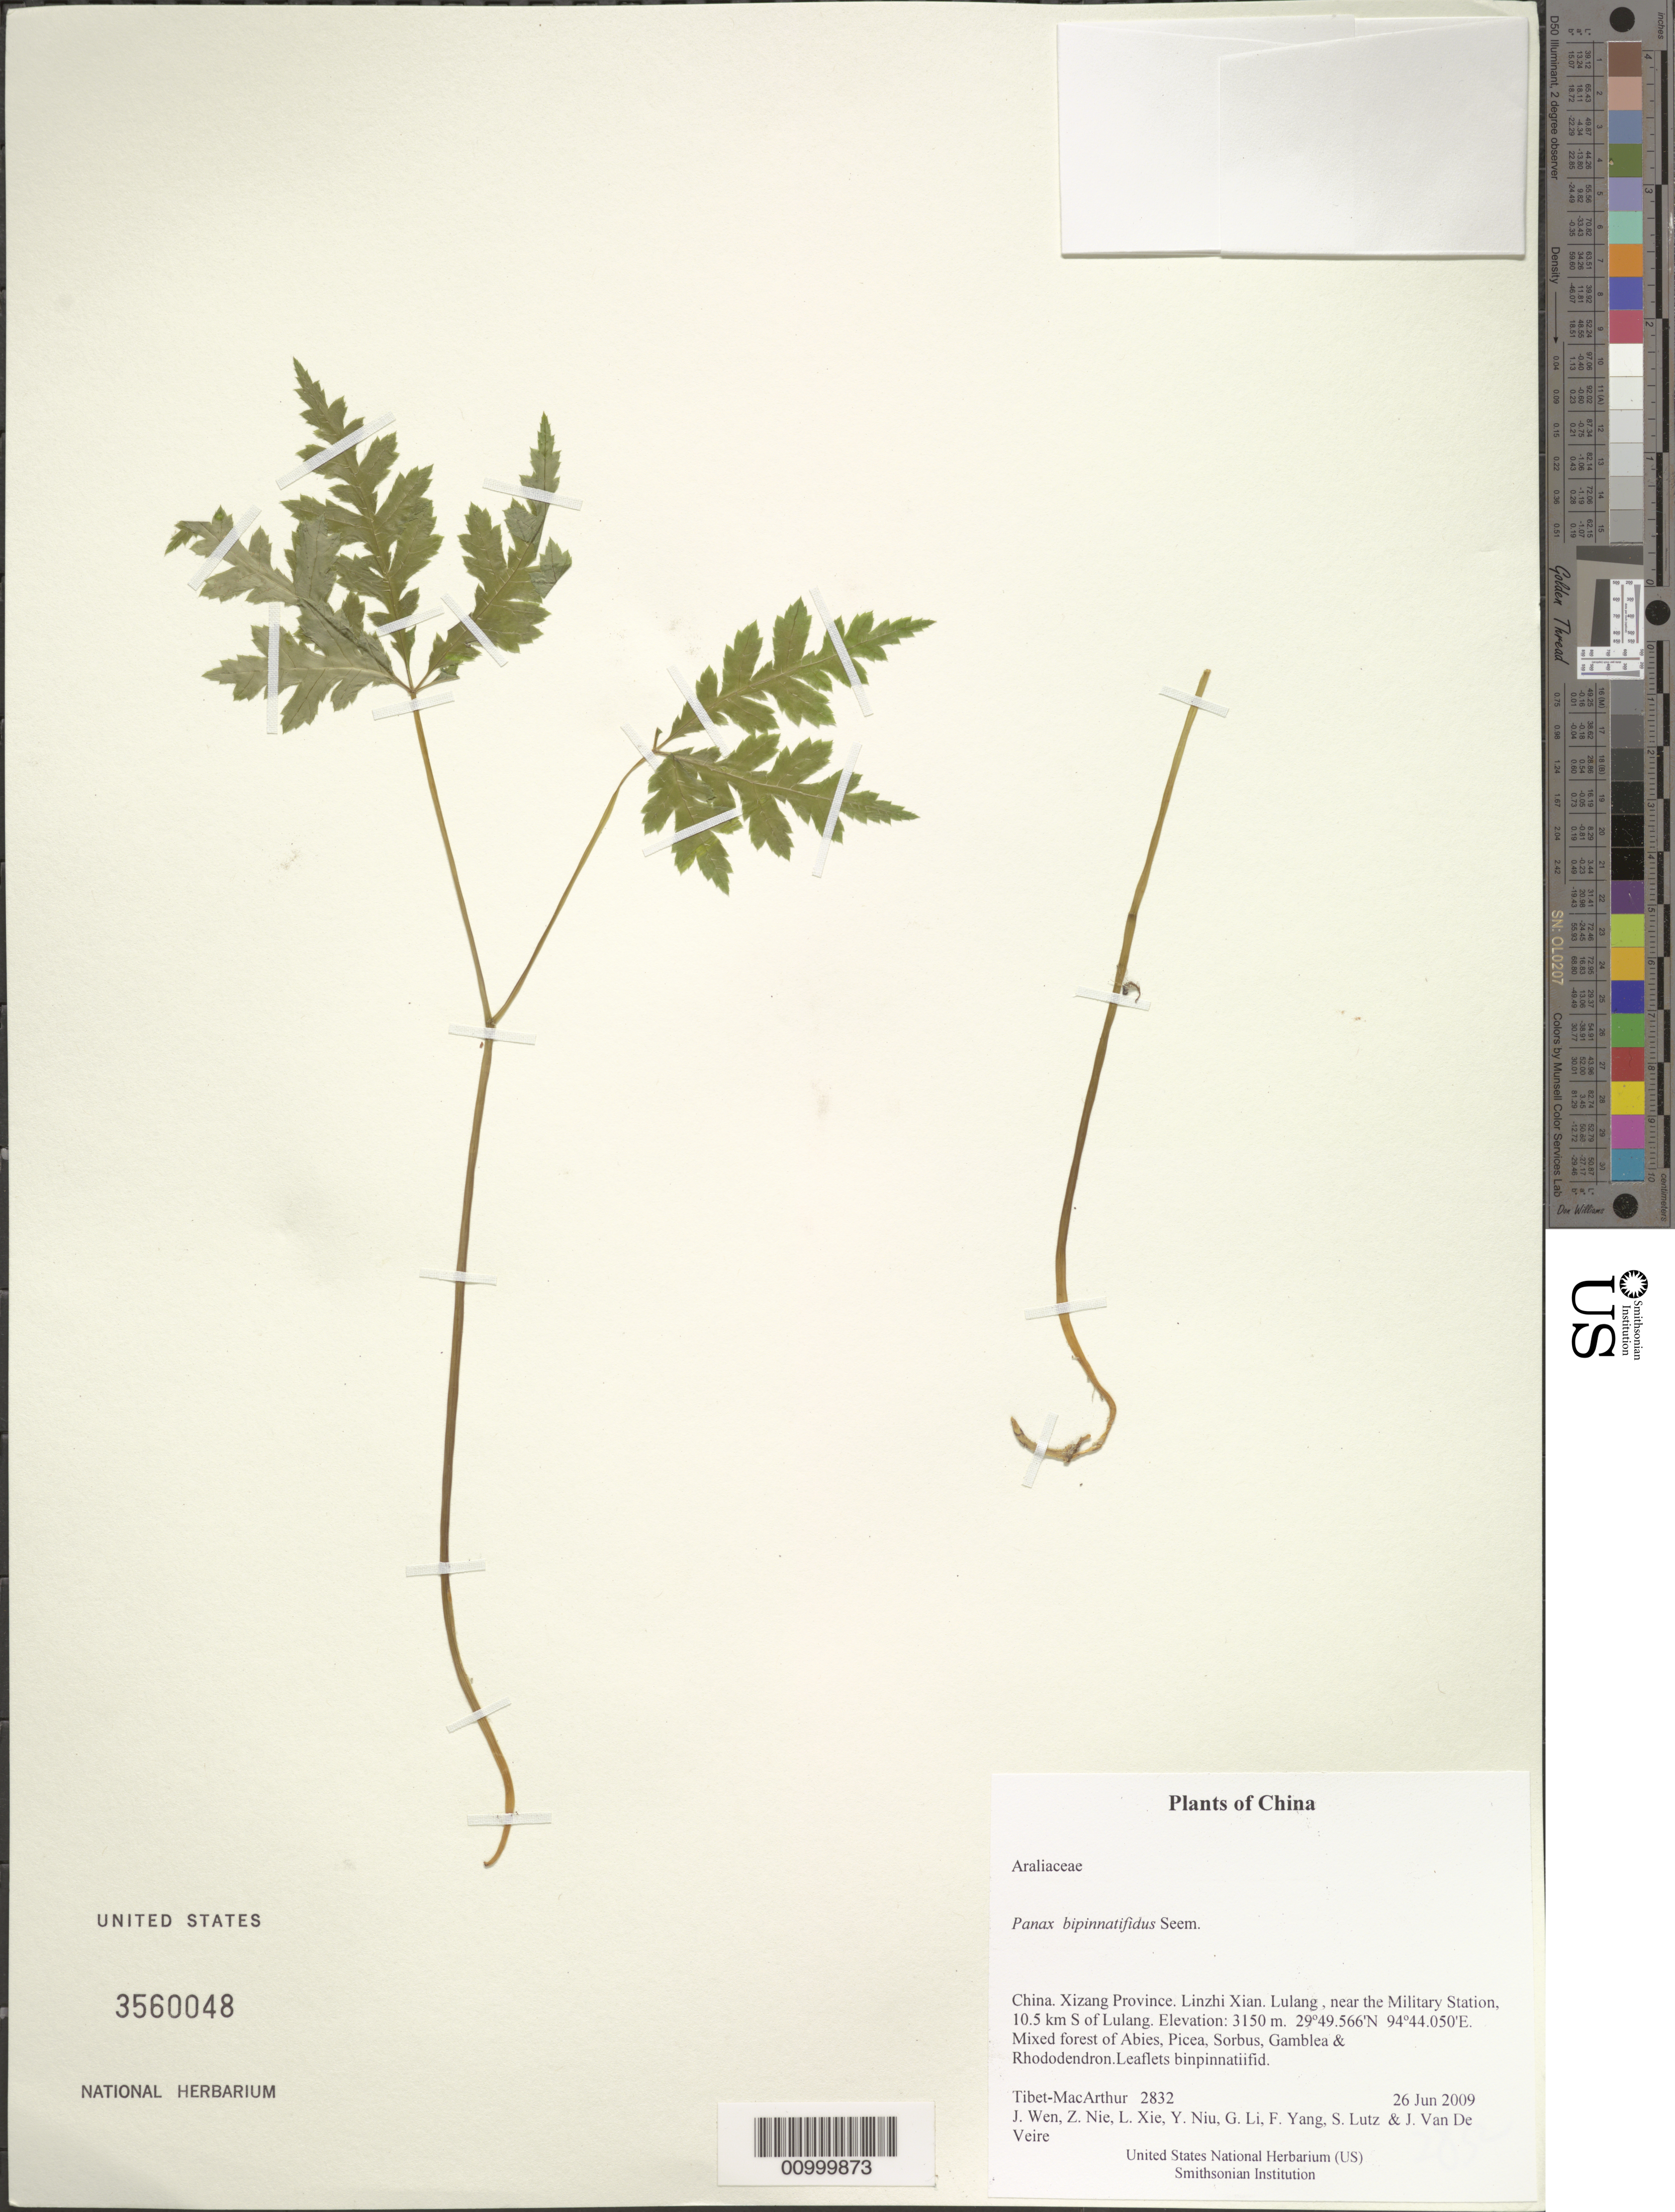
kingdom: Plantae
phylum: Tracheophyta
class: Magnoliopsida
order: Apiales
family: Araliaceae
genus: Panax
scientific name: Panax bipinnatifidus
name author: Seem.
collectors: Tibet-MacArthur, J. Wen, Z. Nie, L. Xie, Y. Niu, G. Li, F. Yang, S. Lutz & J. Van De Veire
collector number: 2832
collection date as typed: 26 Jun 2009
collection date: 2009-06-26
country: China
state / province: Xizang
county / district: Linzhi Xian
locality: Lulang , near the Military Station, 10.5 km S of Lulang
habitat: Mixed forest of Abies, Picea, Sorbus, Gamblea & Rhododendron.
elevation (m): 3150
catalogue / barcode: US 3560048